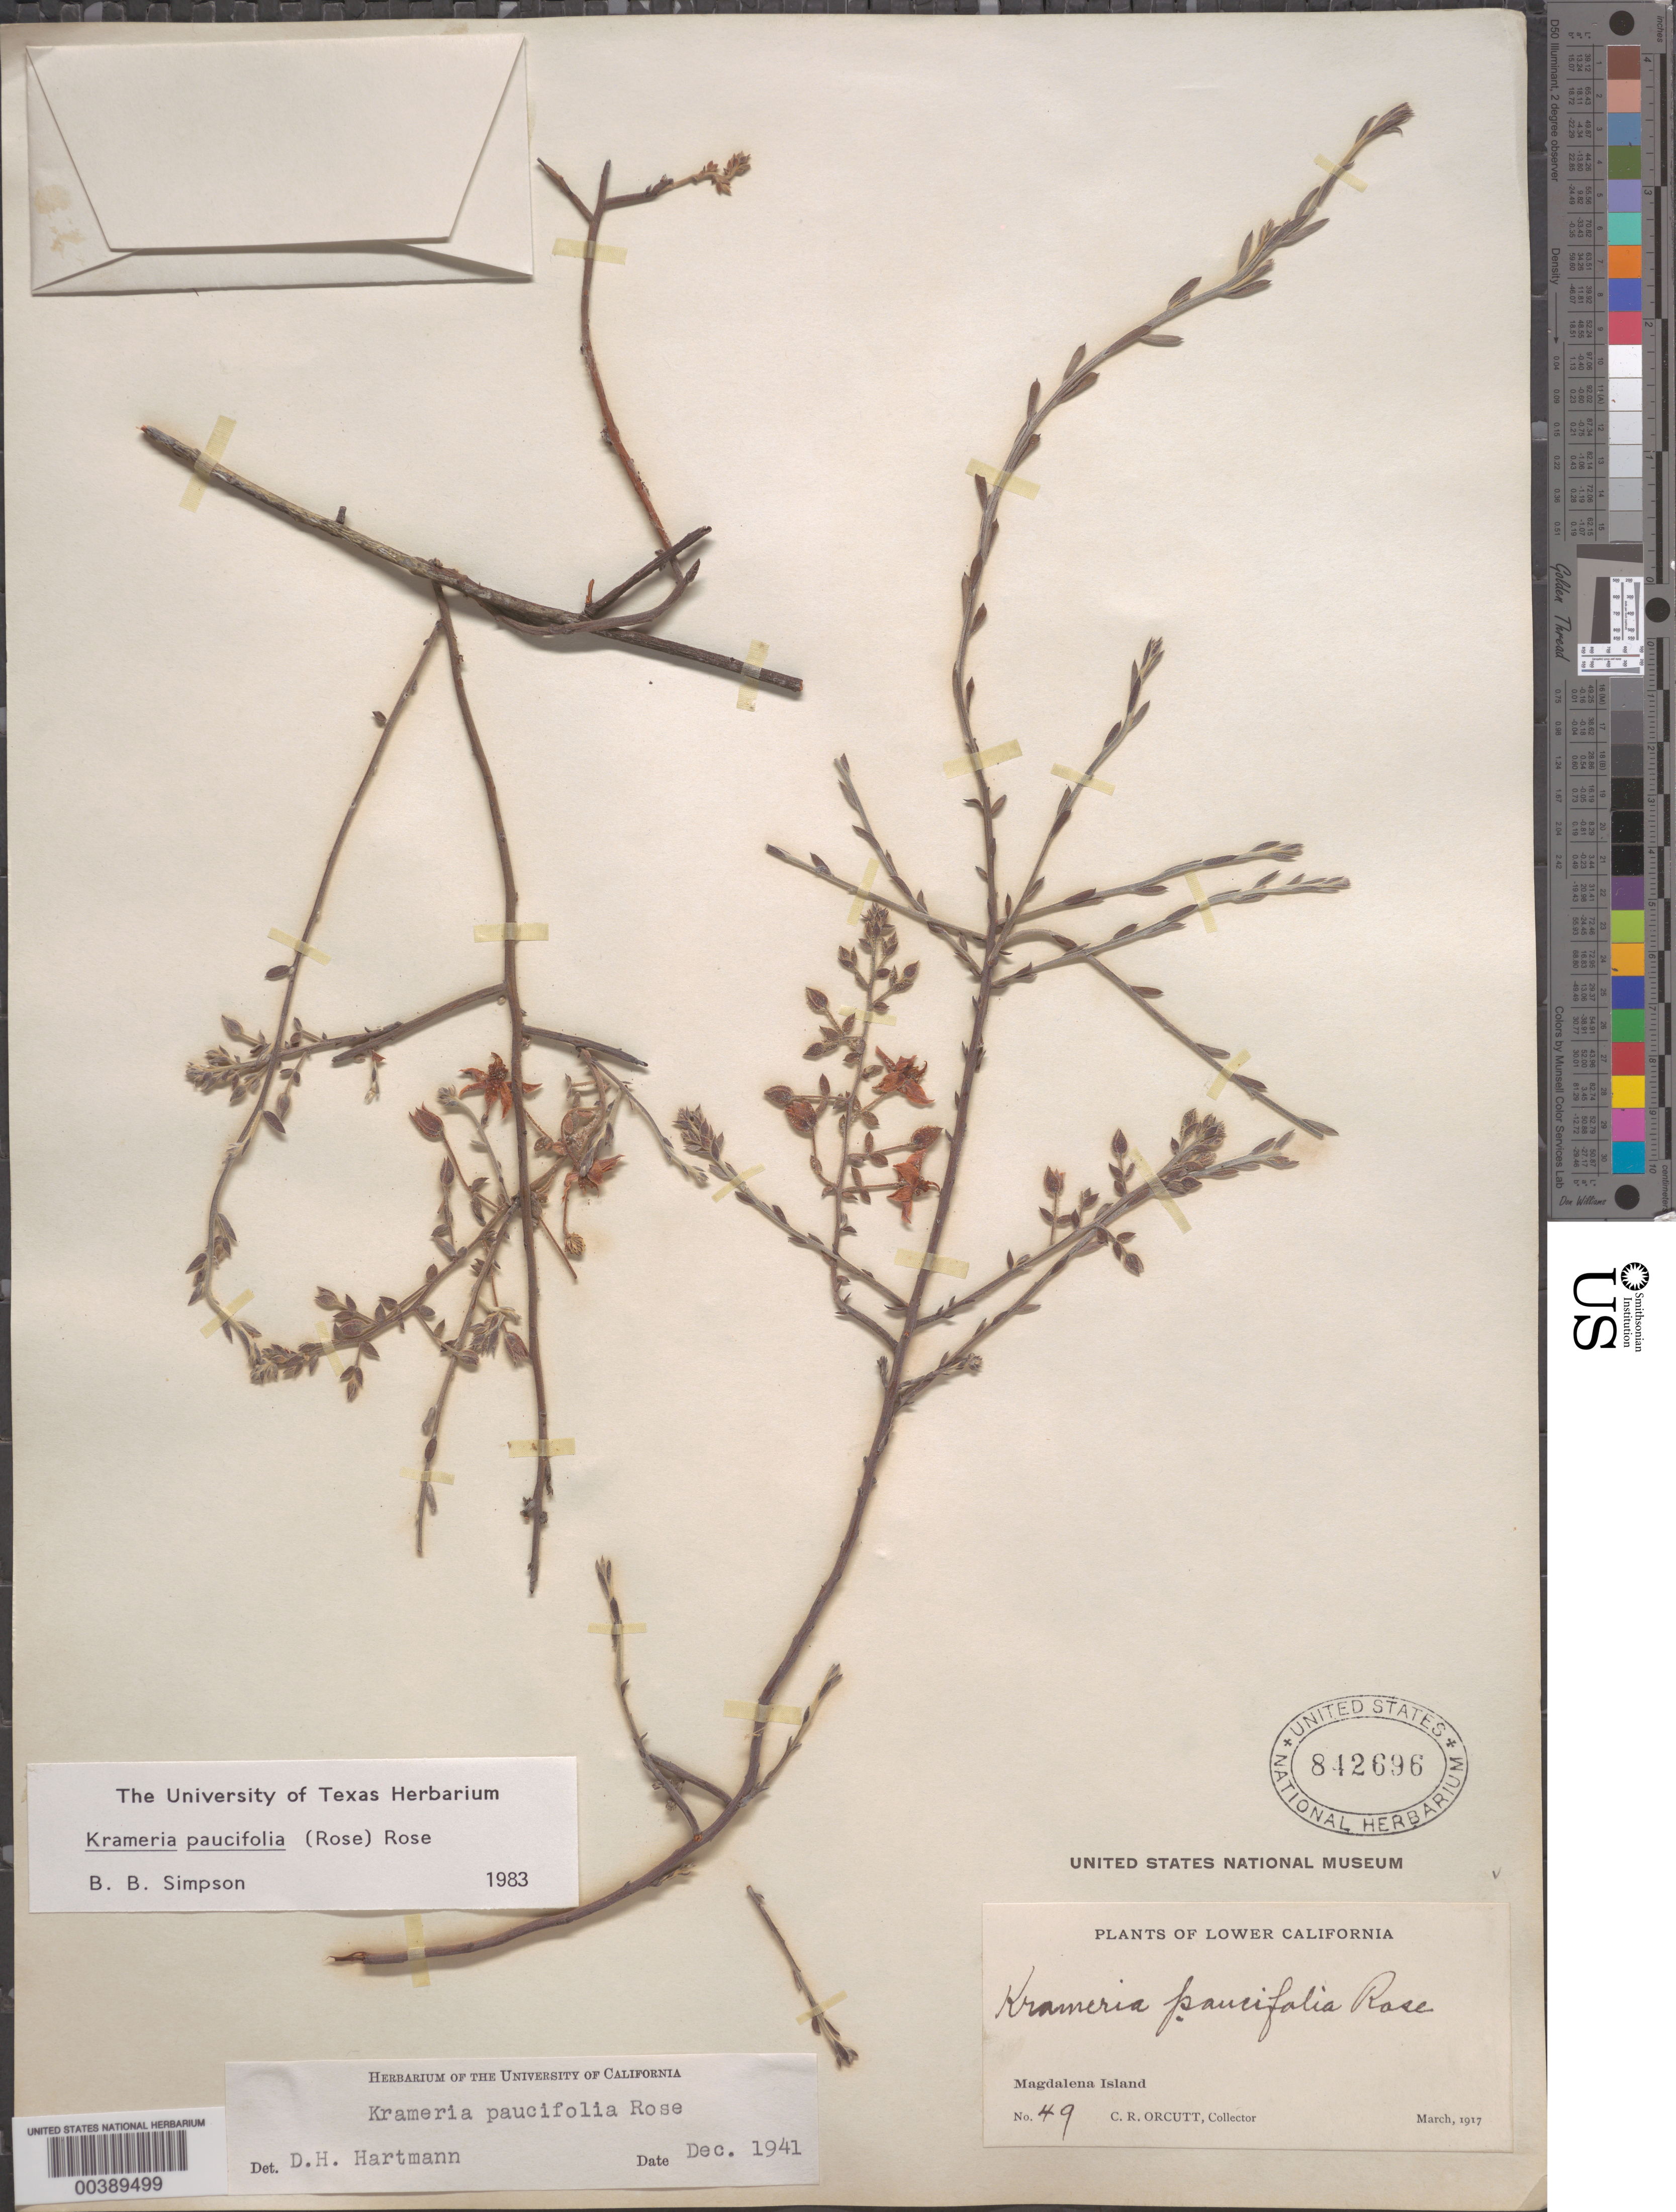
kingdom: Plantae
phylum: Tracheophyta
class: Magnoliopsida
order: Zygophyllales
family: Krameriaceae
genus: Krameria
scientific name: Krameria paucifolia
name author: (Rose) Rose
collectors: C. R. Orcutt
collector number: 49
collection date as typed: Mar 1917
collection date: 1917-03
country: Mexico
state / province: Baja California Sur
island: Magdalena Island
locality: Magdalena Island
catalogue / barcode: US 842696